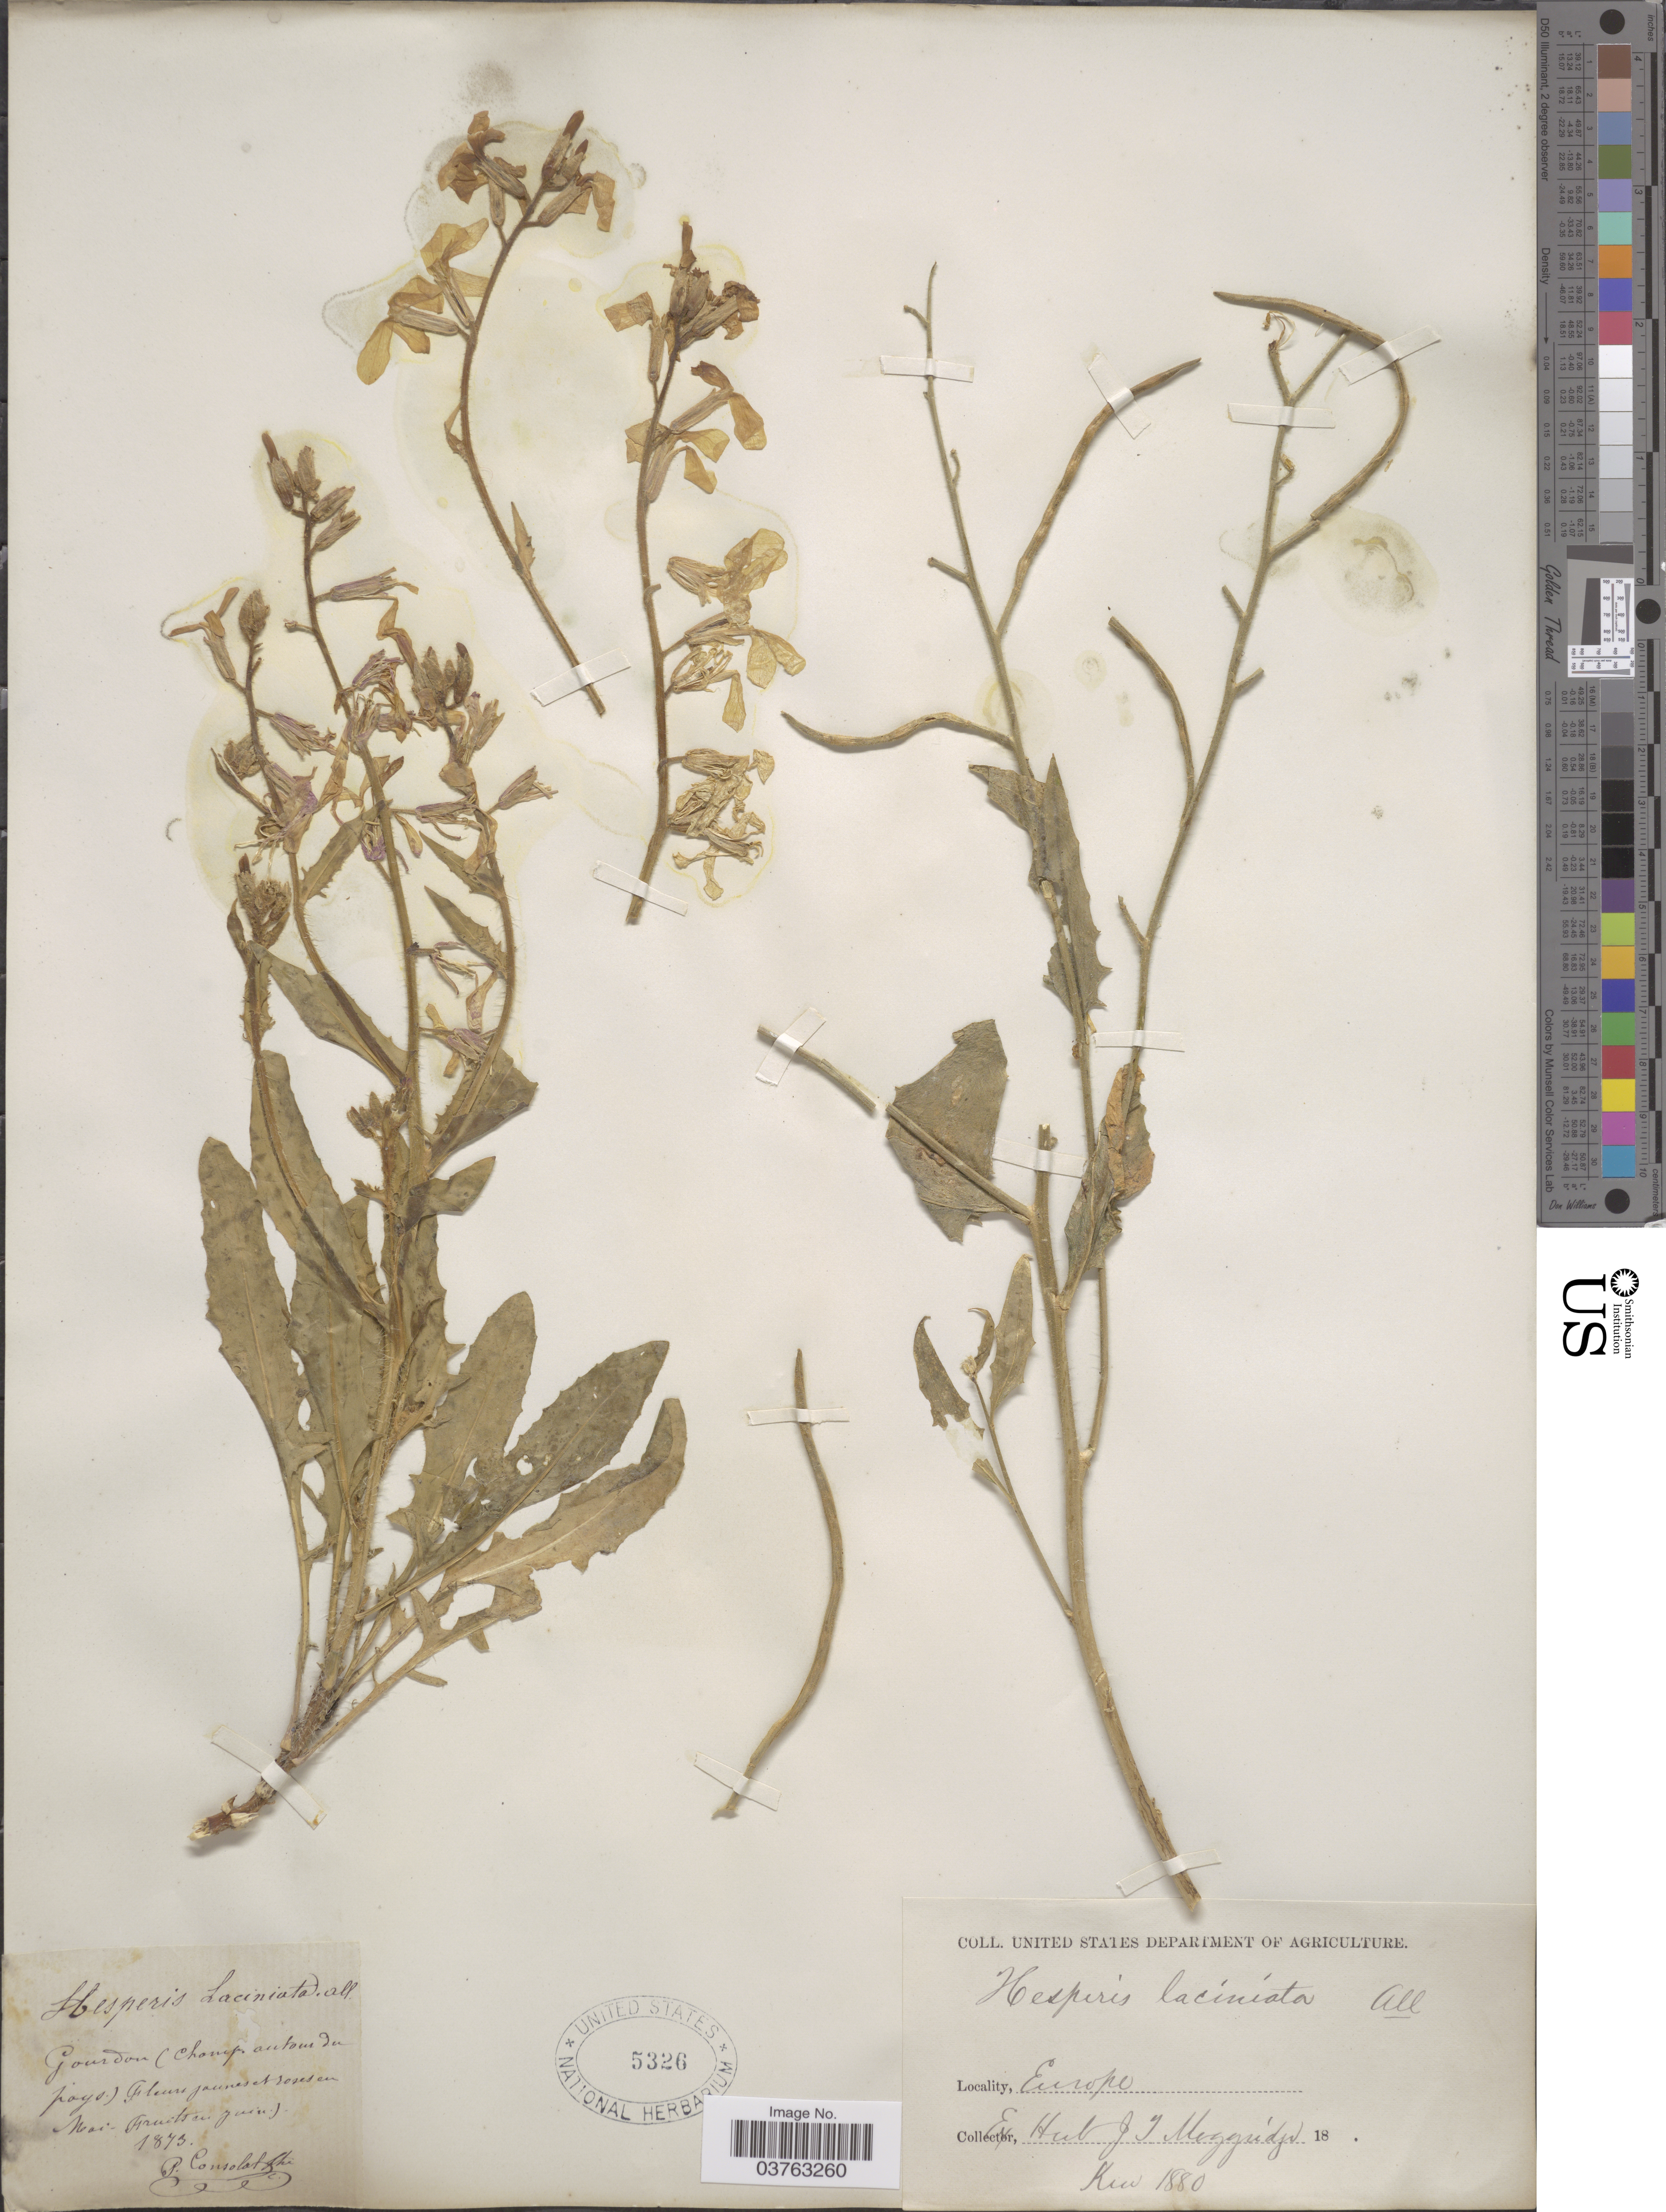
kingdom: Plantae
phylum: Tracheophyta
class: Magnoliopsida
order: Brassicales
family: Brassicaceae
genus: Hesperis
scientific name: Hesperis laciniata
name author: All.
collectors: P. Consolat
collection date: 1873-05/1873-06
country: France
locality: Gourdon (Champ autour du pays). Europe.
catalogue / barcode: US 5326